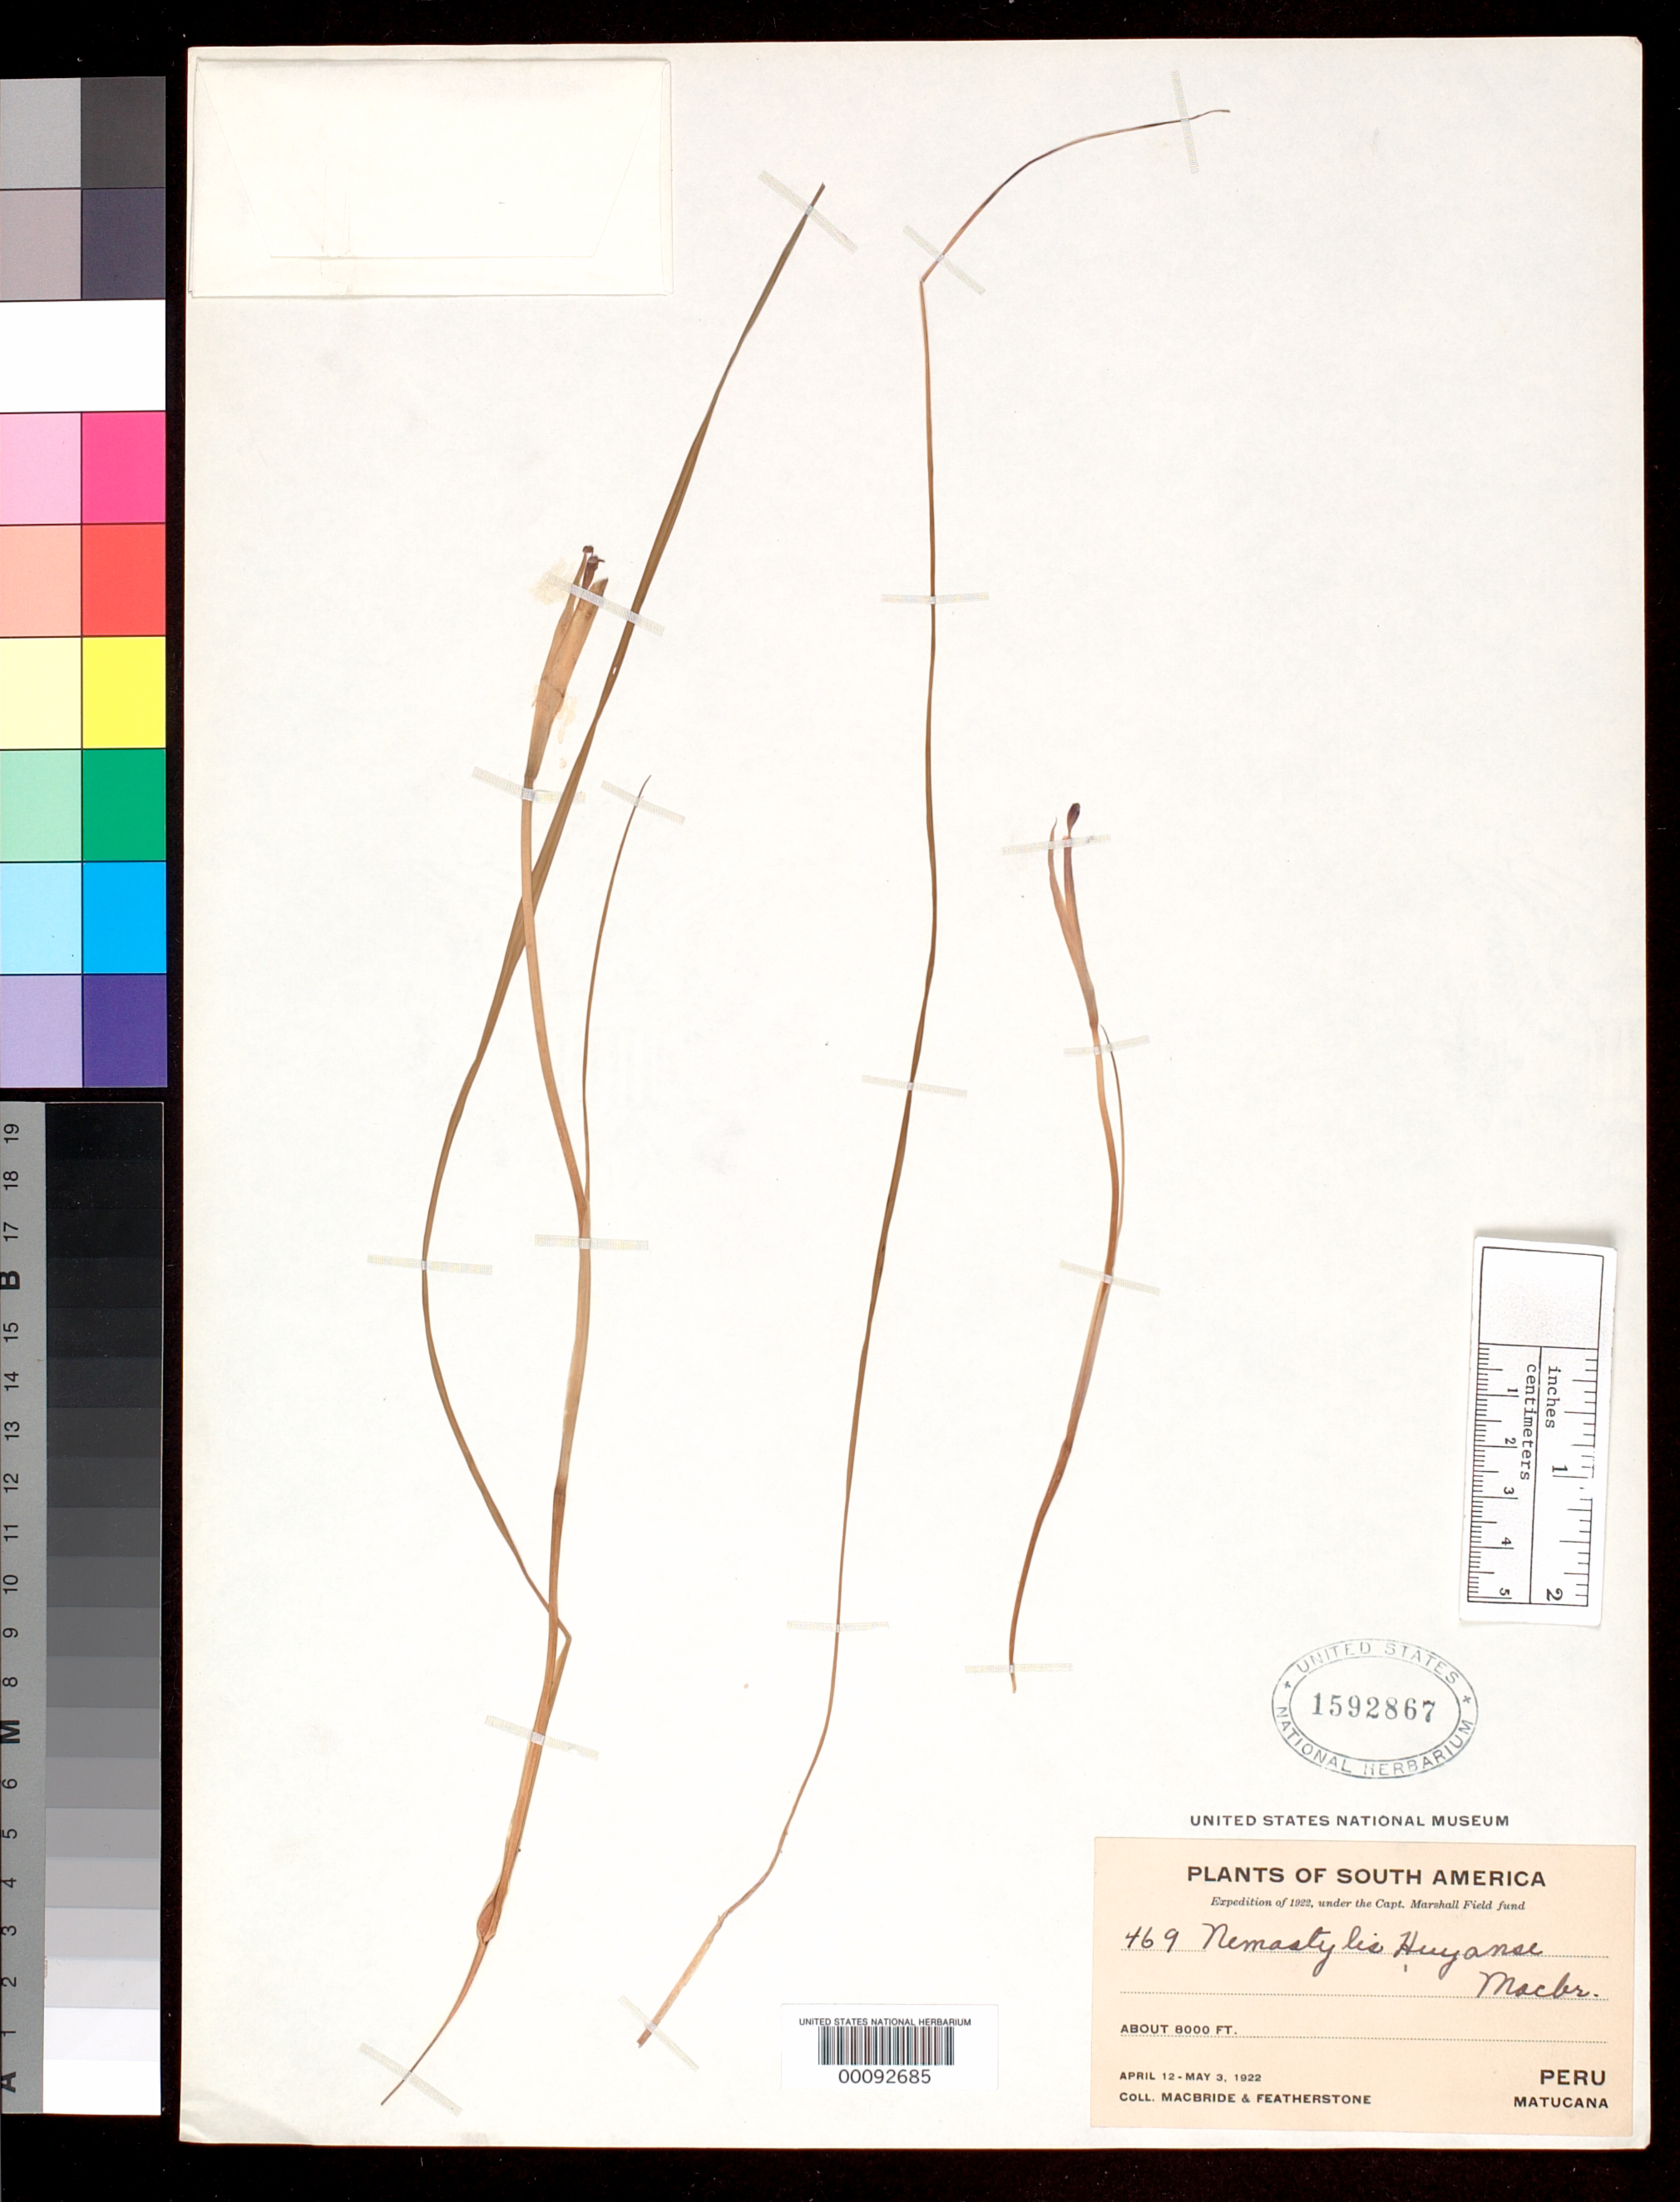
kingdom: Plantae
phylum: Tracheophyta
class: Liliopsida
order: Asparagales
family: Iridaceae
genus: Nemastylis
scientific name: Nemastylis huyanae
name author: J.F. Macbr.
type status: Isotype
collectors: J. F. Macbride & W. Featherstone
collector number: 469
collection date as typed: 12 Apr 1922 to 03 May 1922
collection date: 1922-04-12/1922-05-03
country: Peru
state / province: Lima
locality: Matucana.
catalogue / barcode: US 1592867